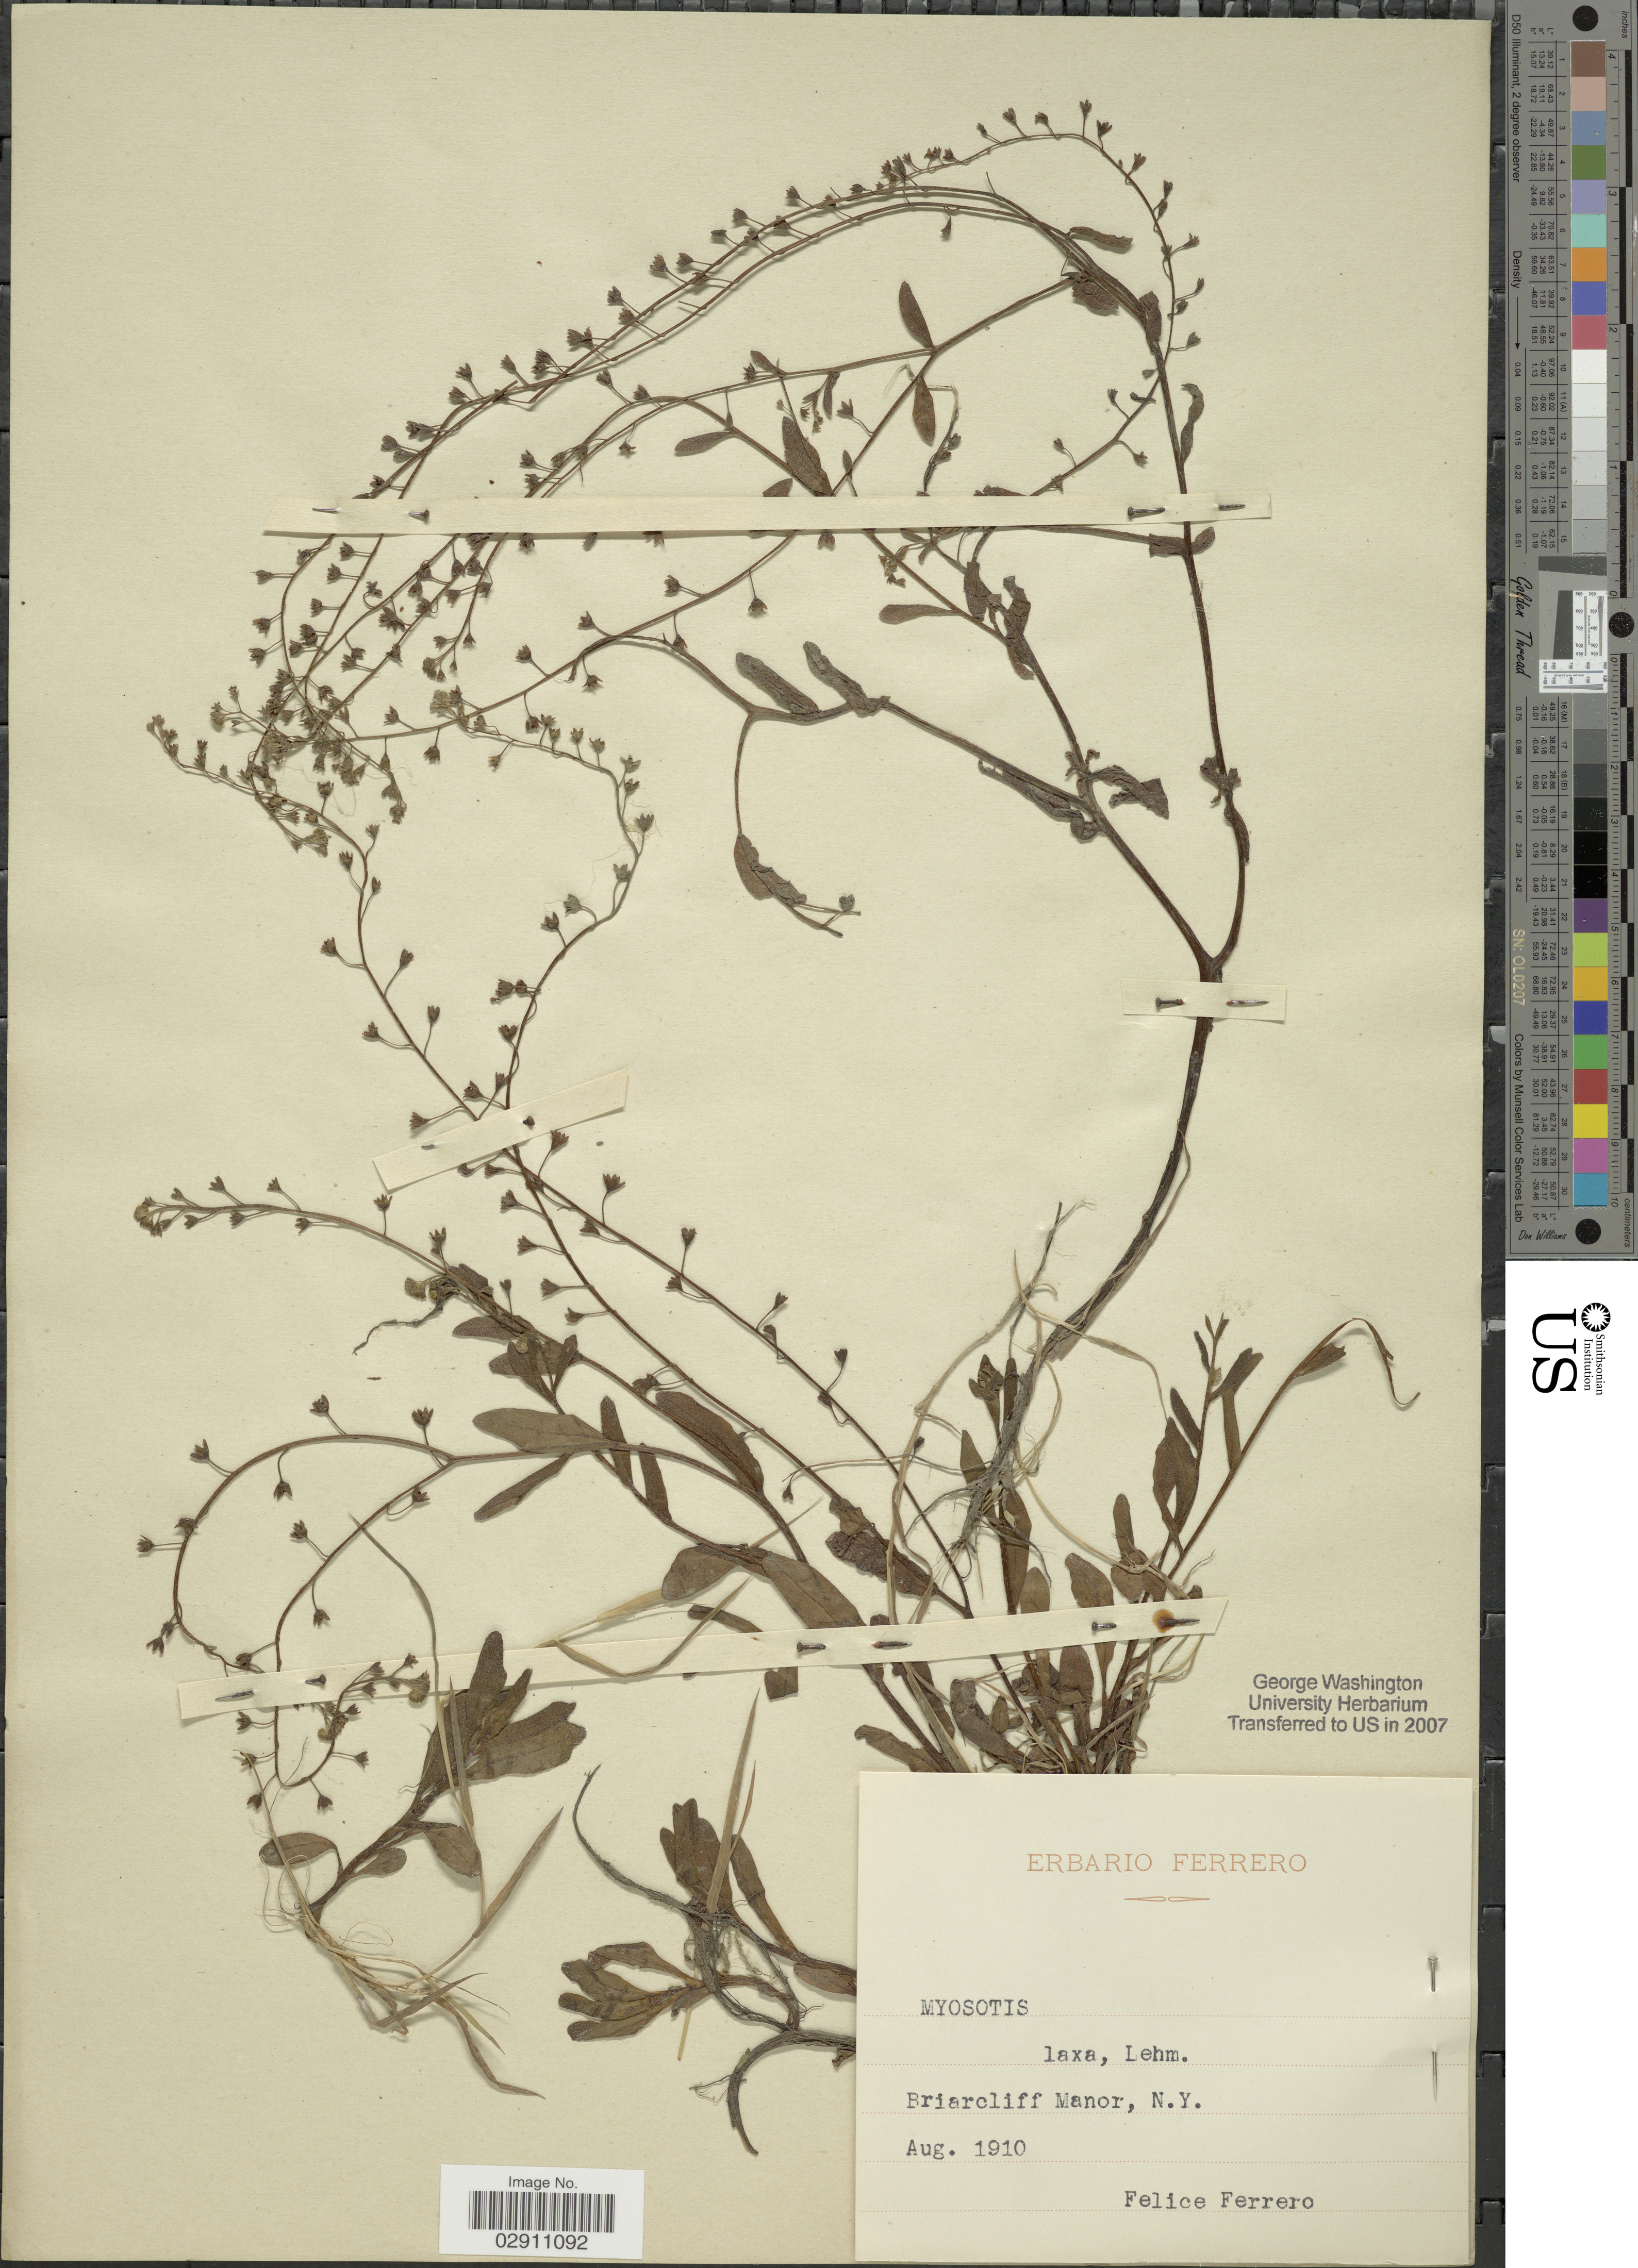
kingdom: Plantae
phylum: Tracheophyta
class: Magnoliopsida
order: Boraginales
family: Boraginaceae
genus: Myosotis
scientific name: Myosotis palustris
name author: L.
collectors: F. Ferrero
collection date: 1910-08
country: United States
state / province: New York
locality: Briarcliff Manor.